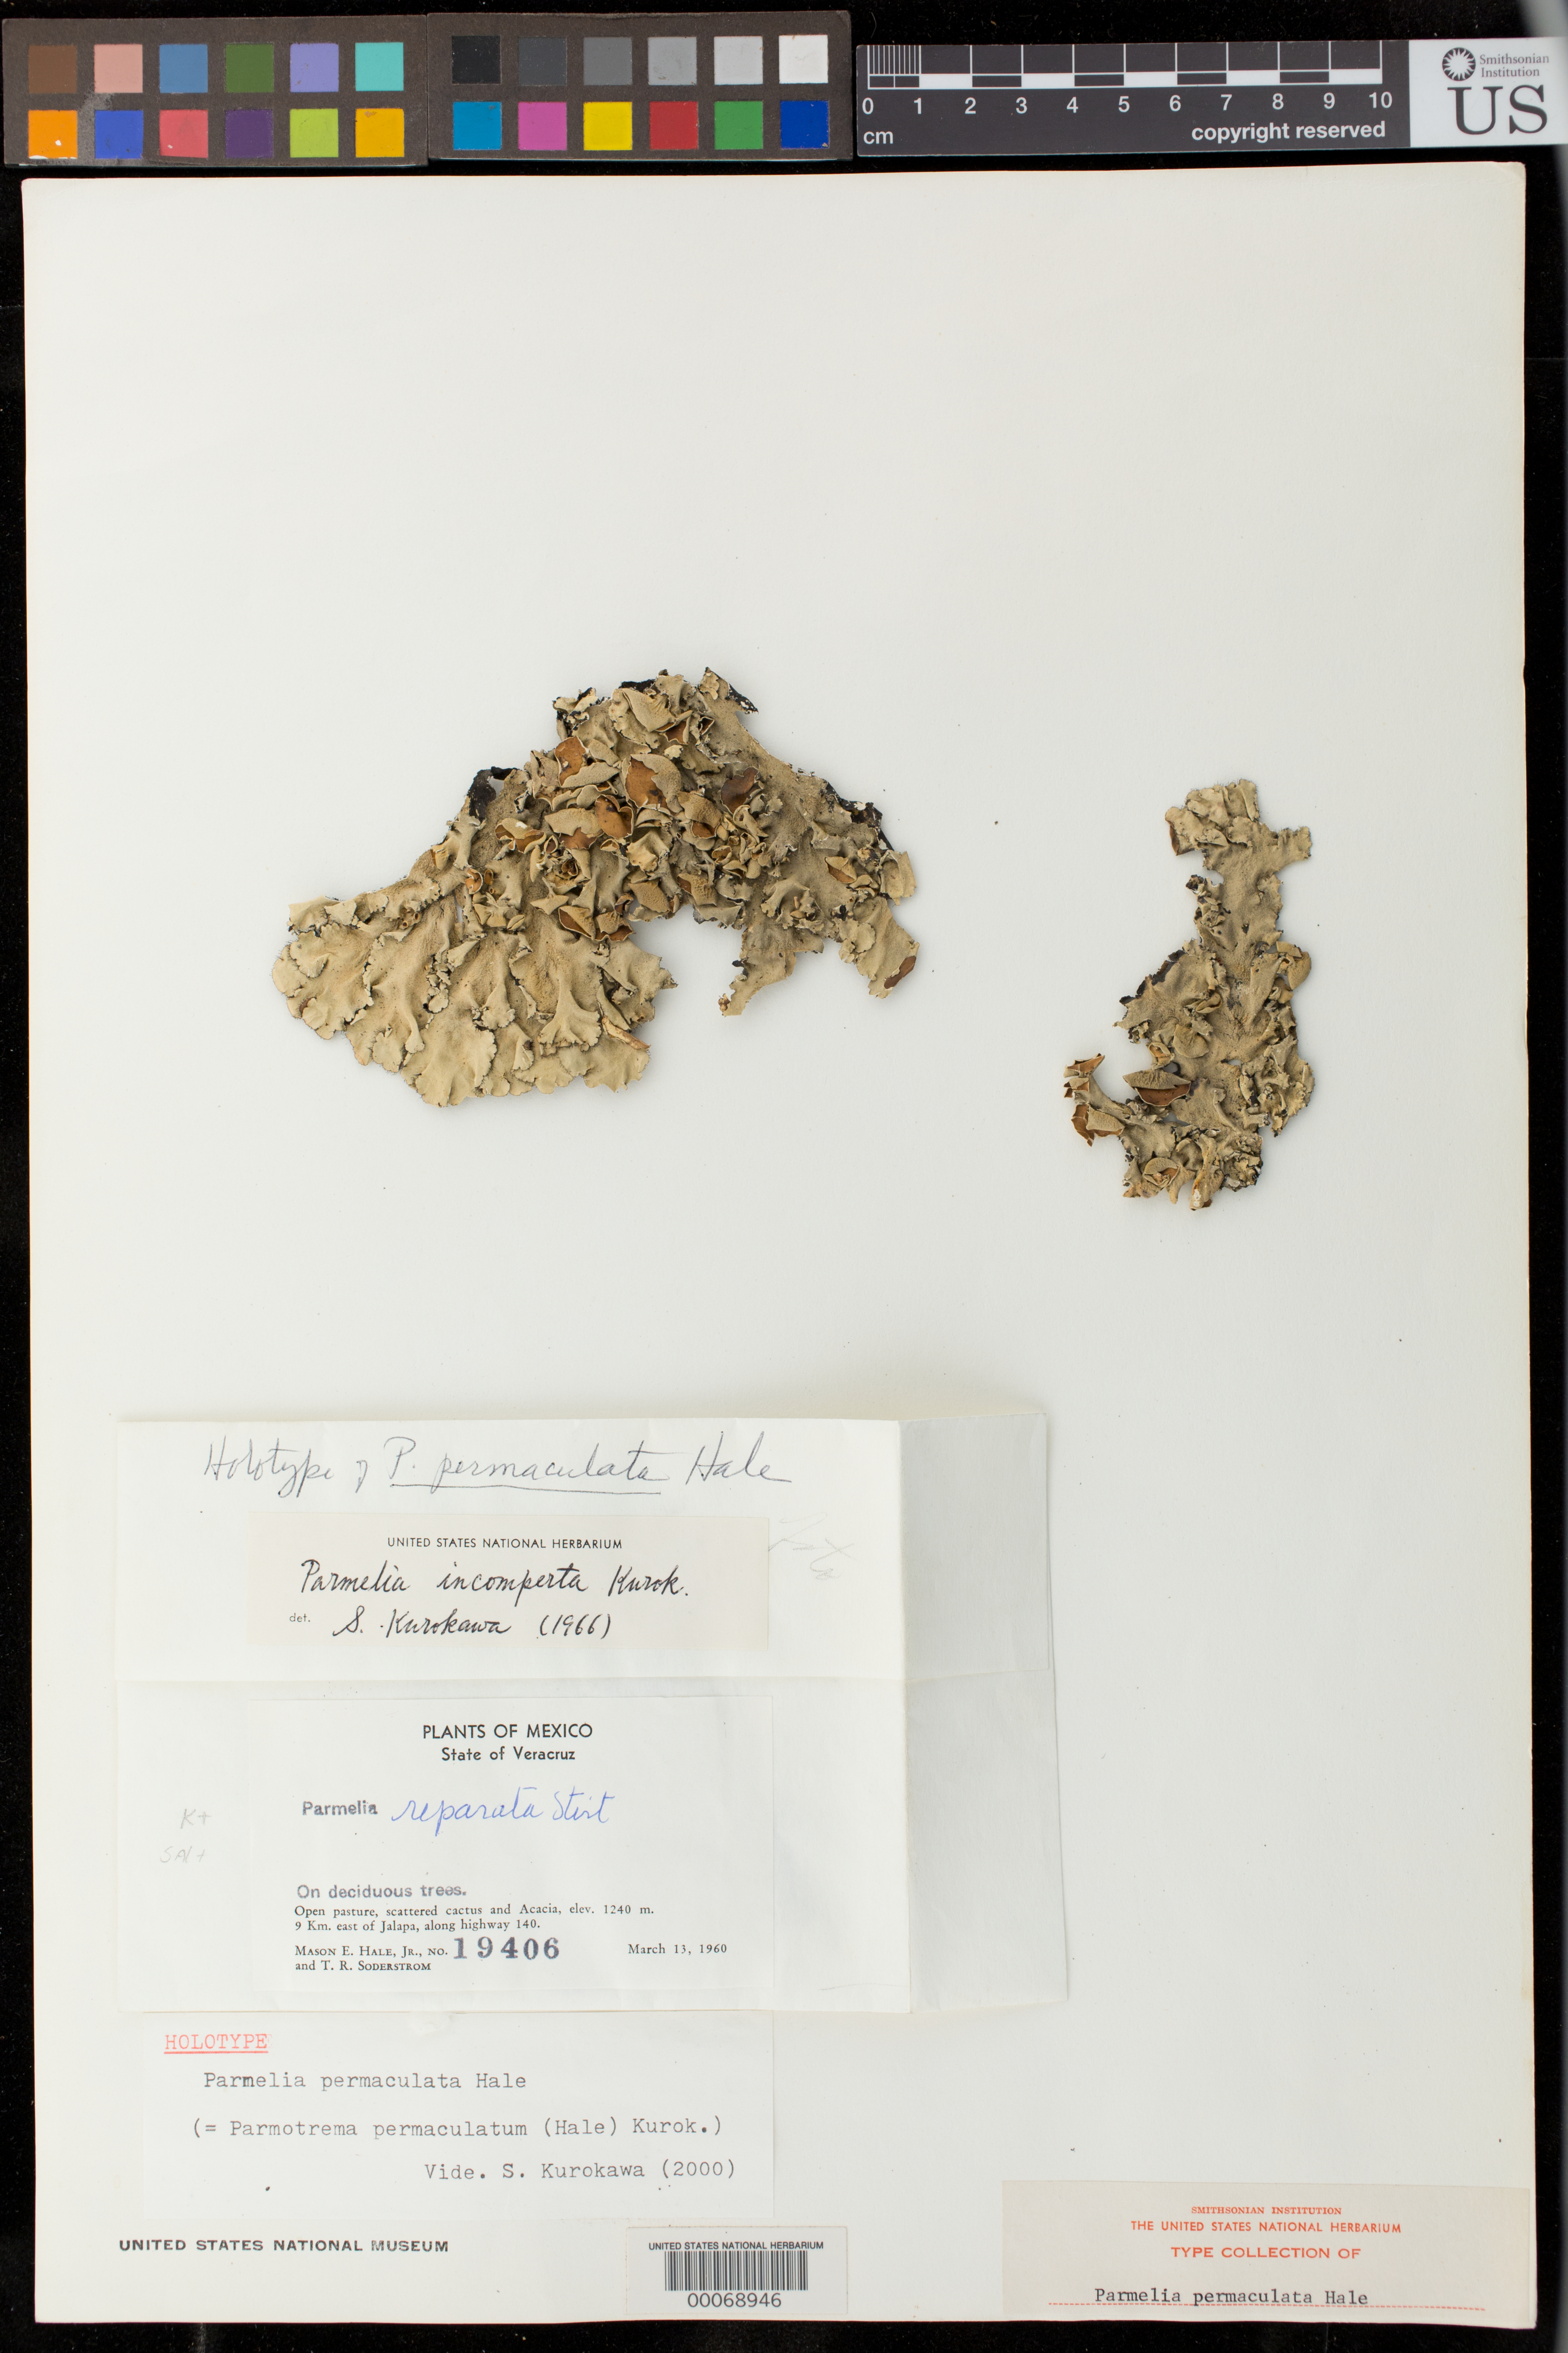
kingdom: Fungi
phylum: Ascomycota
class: Lecanoromycetes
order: Lecanorales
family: Parmeliaceae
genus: Parmelia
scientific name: Parmelia permaculata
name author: Hale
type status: Holotype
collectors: M. Hale & T. R. Soderstrom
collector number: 19406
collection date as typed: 13 Mar 1960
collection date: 1960-03-13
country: Mexico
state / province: Veracruz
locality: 9 km E of Jalapa, along Highway 140.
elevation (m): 1240